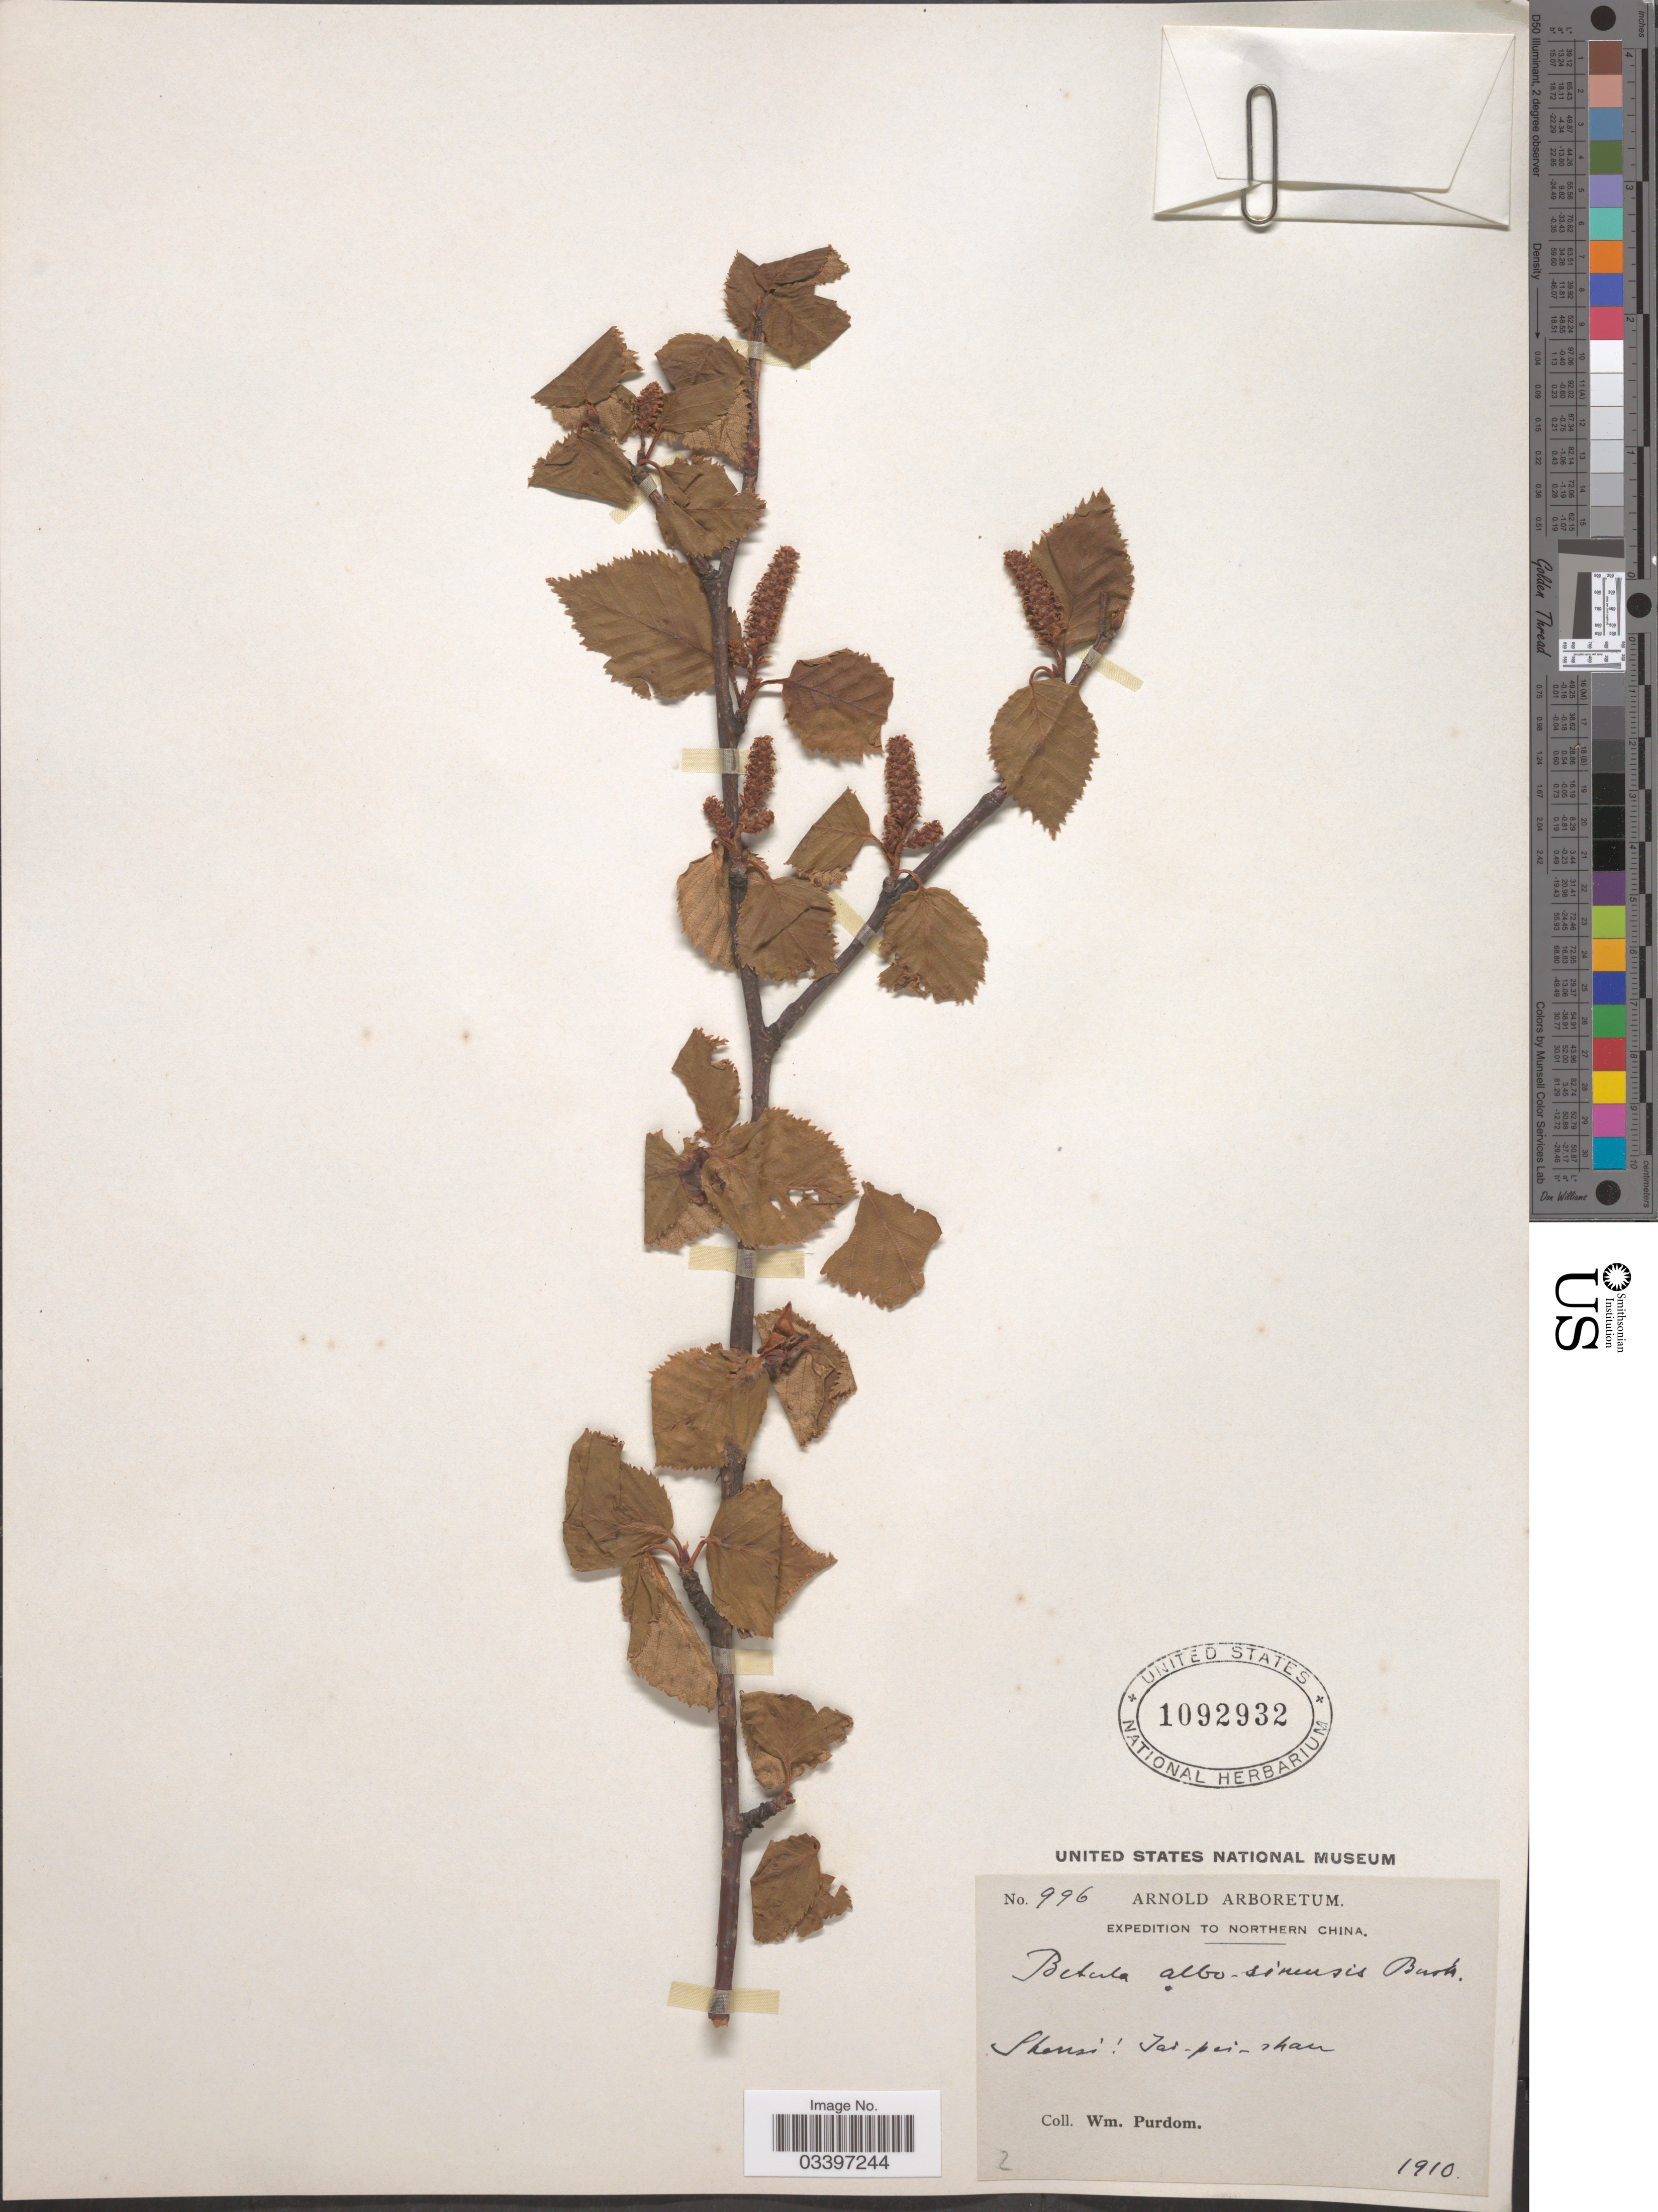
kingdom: Plantae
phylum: Tracheophyta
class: Magnoliopsida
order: Fagales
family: Betulaceae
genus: Betula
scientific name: Betula albosinensis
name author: Burkill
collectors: W. Purdom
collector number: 996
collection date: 1910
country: China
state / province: Shaanxi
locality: Northern China. Shensi: Tai-pei-shan.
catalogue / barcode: US 1092932